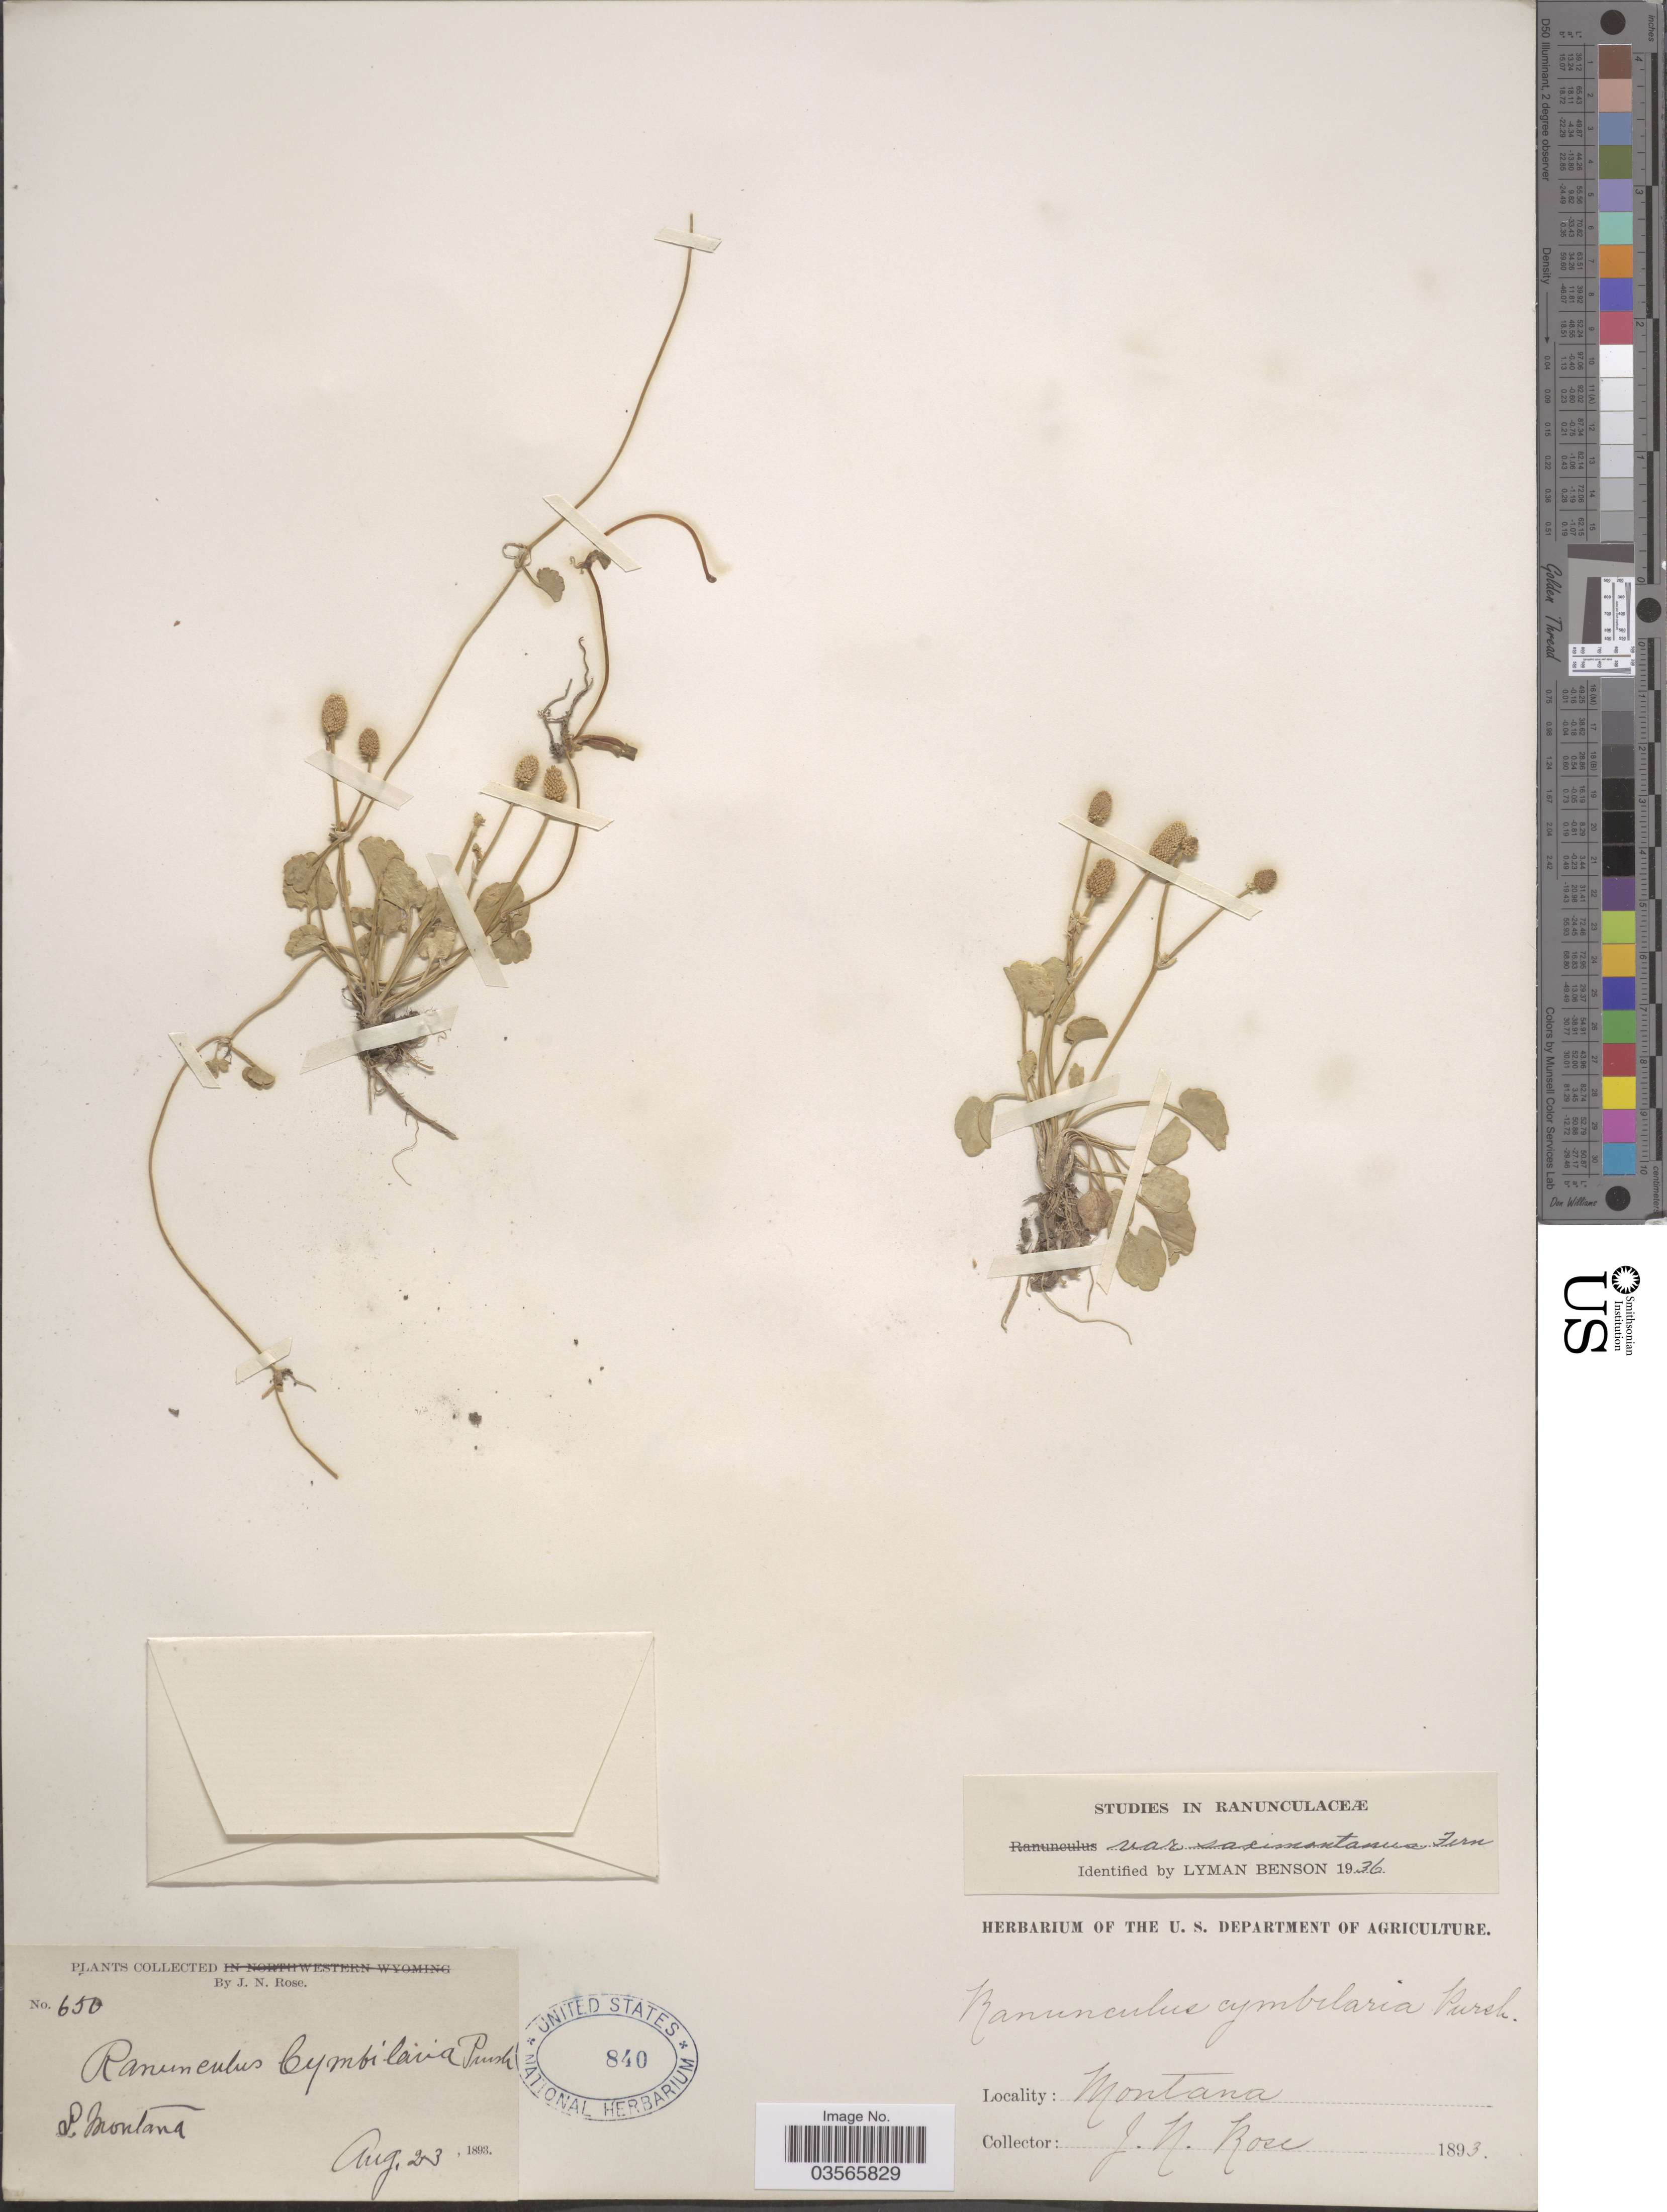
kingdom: Plantae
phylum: Tracheophyta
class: Magnoliopsida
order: Ranunculales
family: Ranunculaceae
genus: Halerpestes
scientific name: Halerpestes cymbalaria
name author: (Pursh) Greene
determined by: Strong, M. T., (US), Smithsonian Institution - National Museum of Natural History (UNITED STATES)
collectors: J. N. Rose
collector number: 650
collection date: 1893-08-23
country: United States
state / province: Montana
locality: S. Montana.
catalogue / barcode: US 840